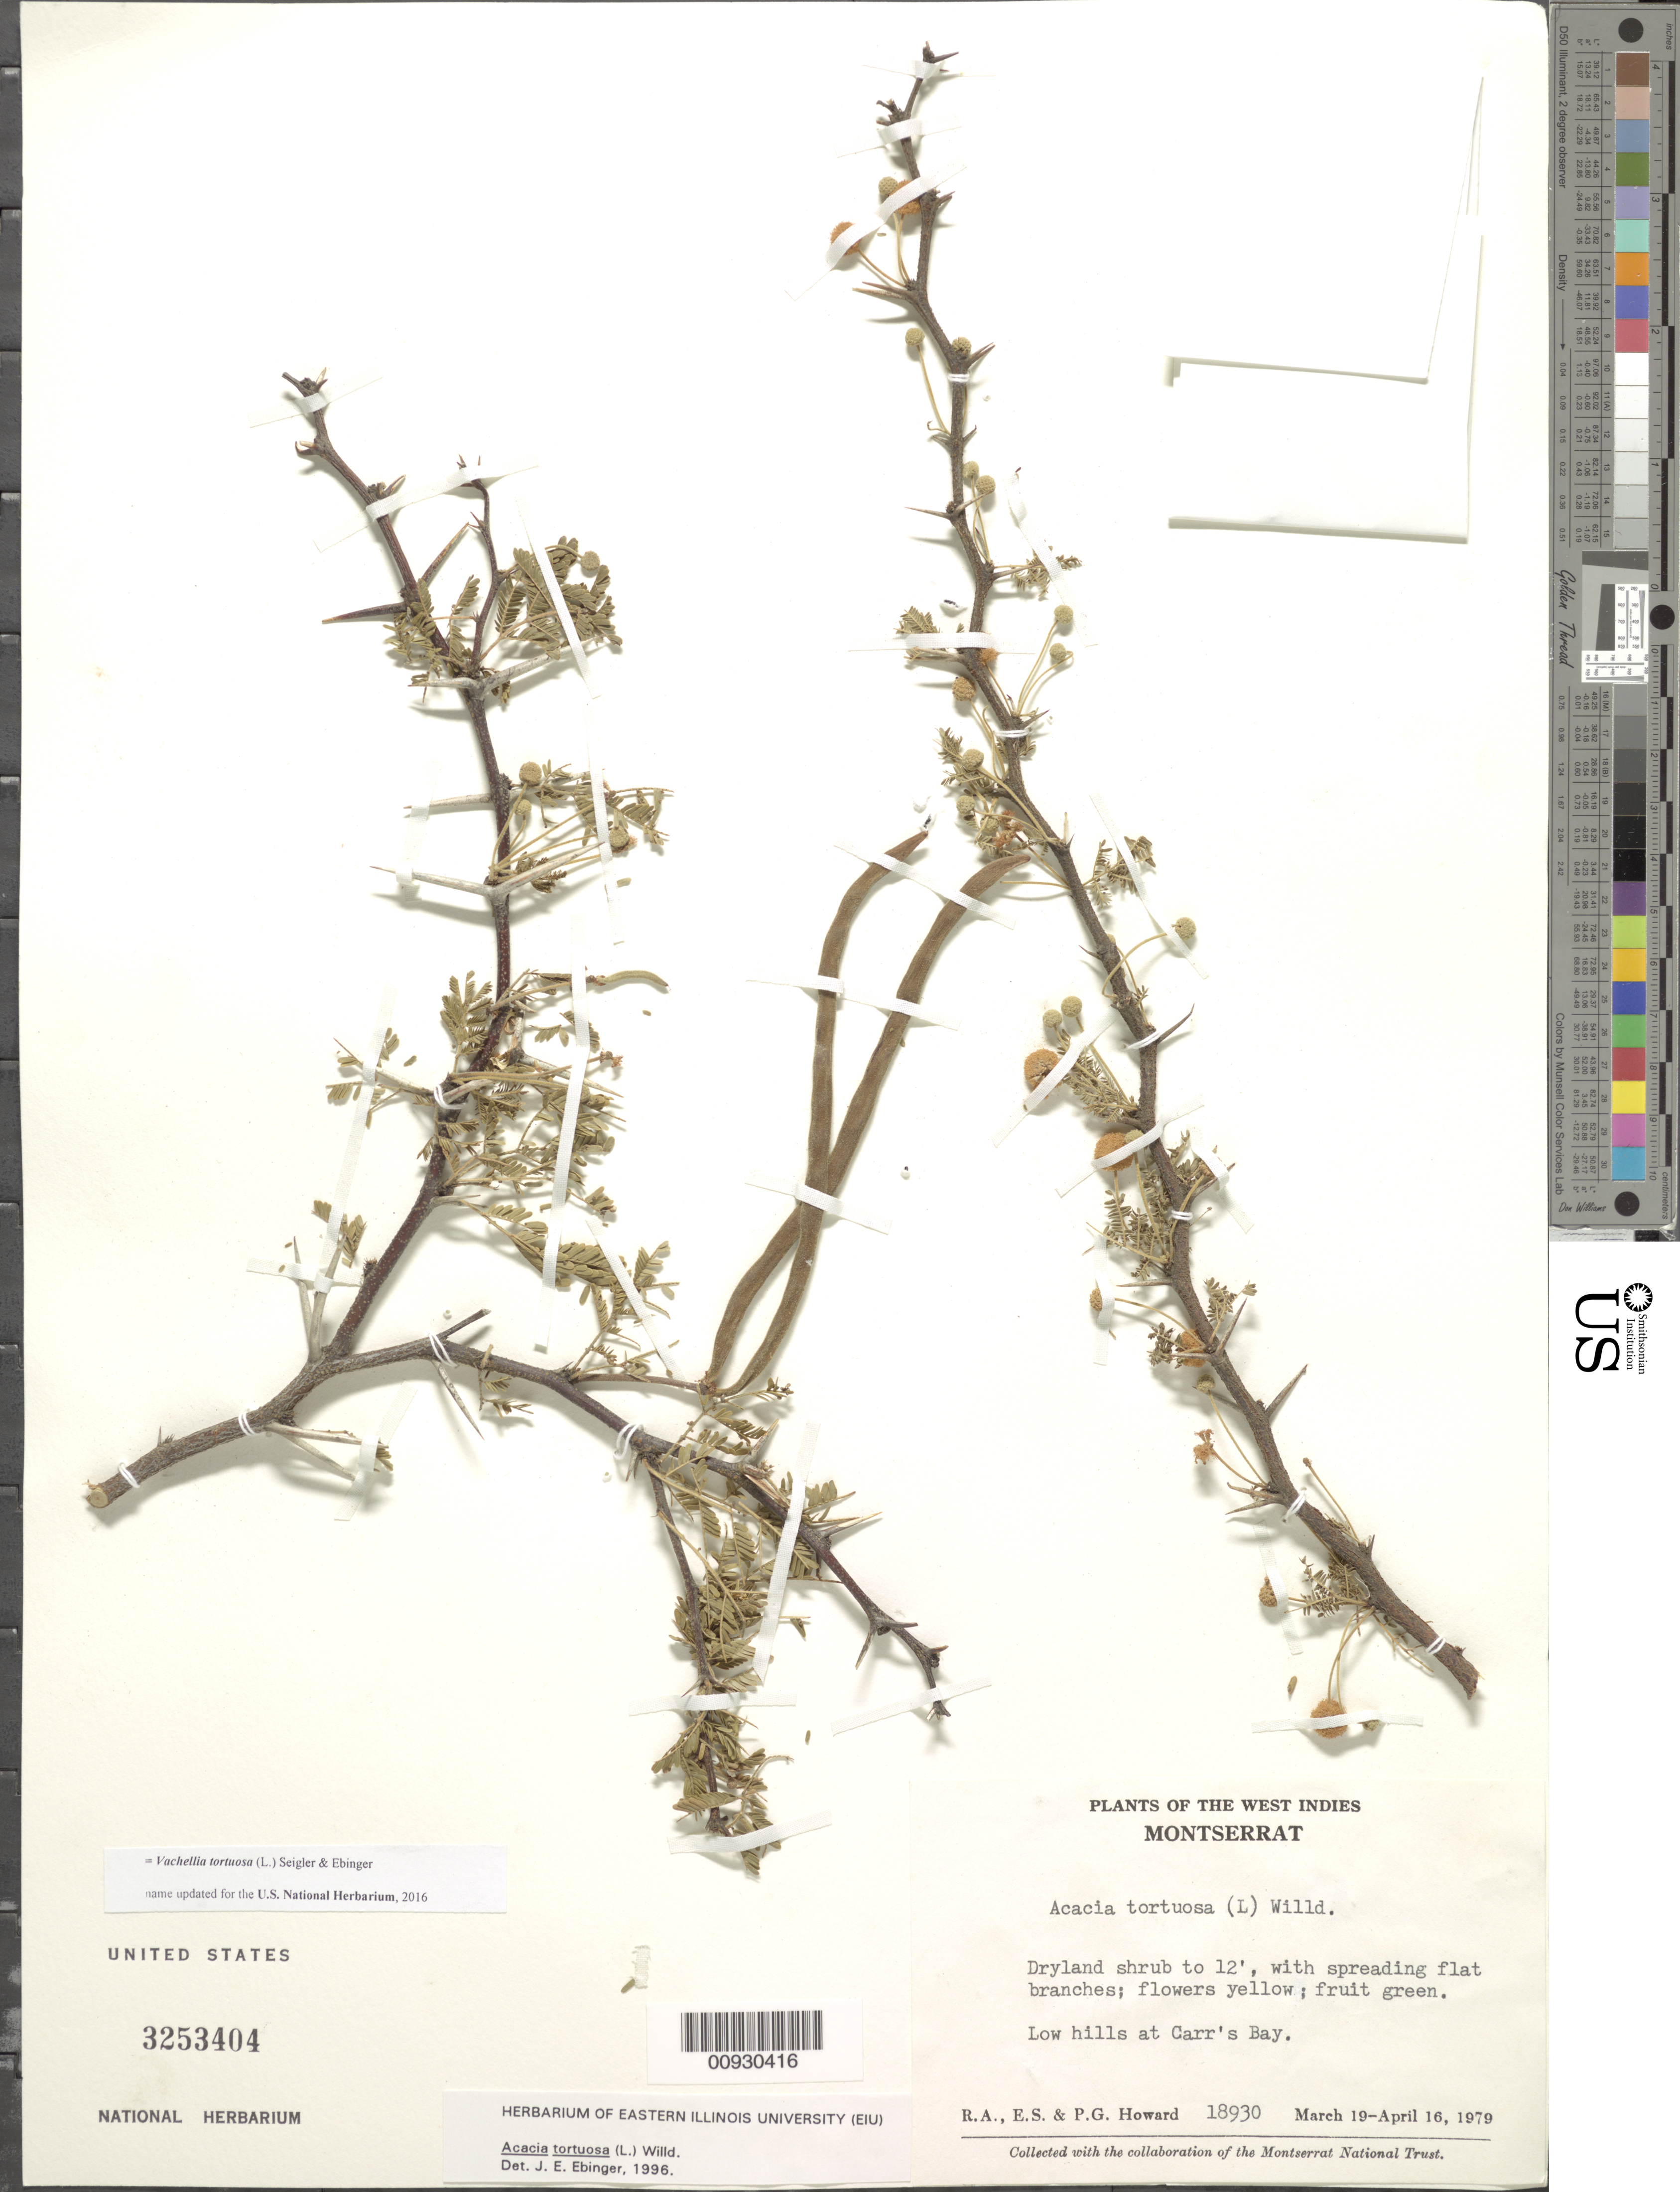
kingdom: Plantae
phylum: Tracheophyta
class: Magnoliopsida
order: Fabales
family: Fabaceae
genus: Vachellia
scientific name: Vachellia tortuosa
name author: (L.) Seigler & Ebinger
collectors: R. A. Howard, E. S. Howard & P. Howard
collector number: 18930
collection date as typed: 19 Mar 1979 to 16 Apr 1979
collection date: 1979-03-19/1979-04-16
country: Montserrat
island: Montserrat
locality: Low hills at Carr's Bay.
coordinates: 0 N, 0 E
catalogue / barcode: US 3253404